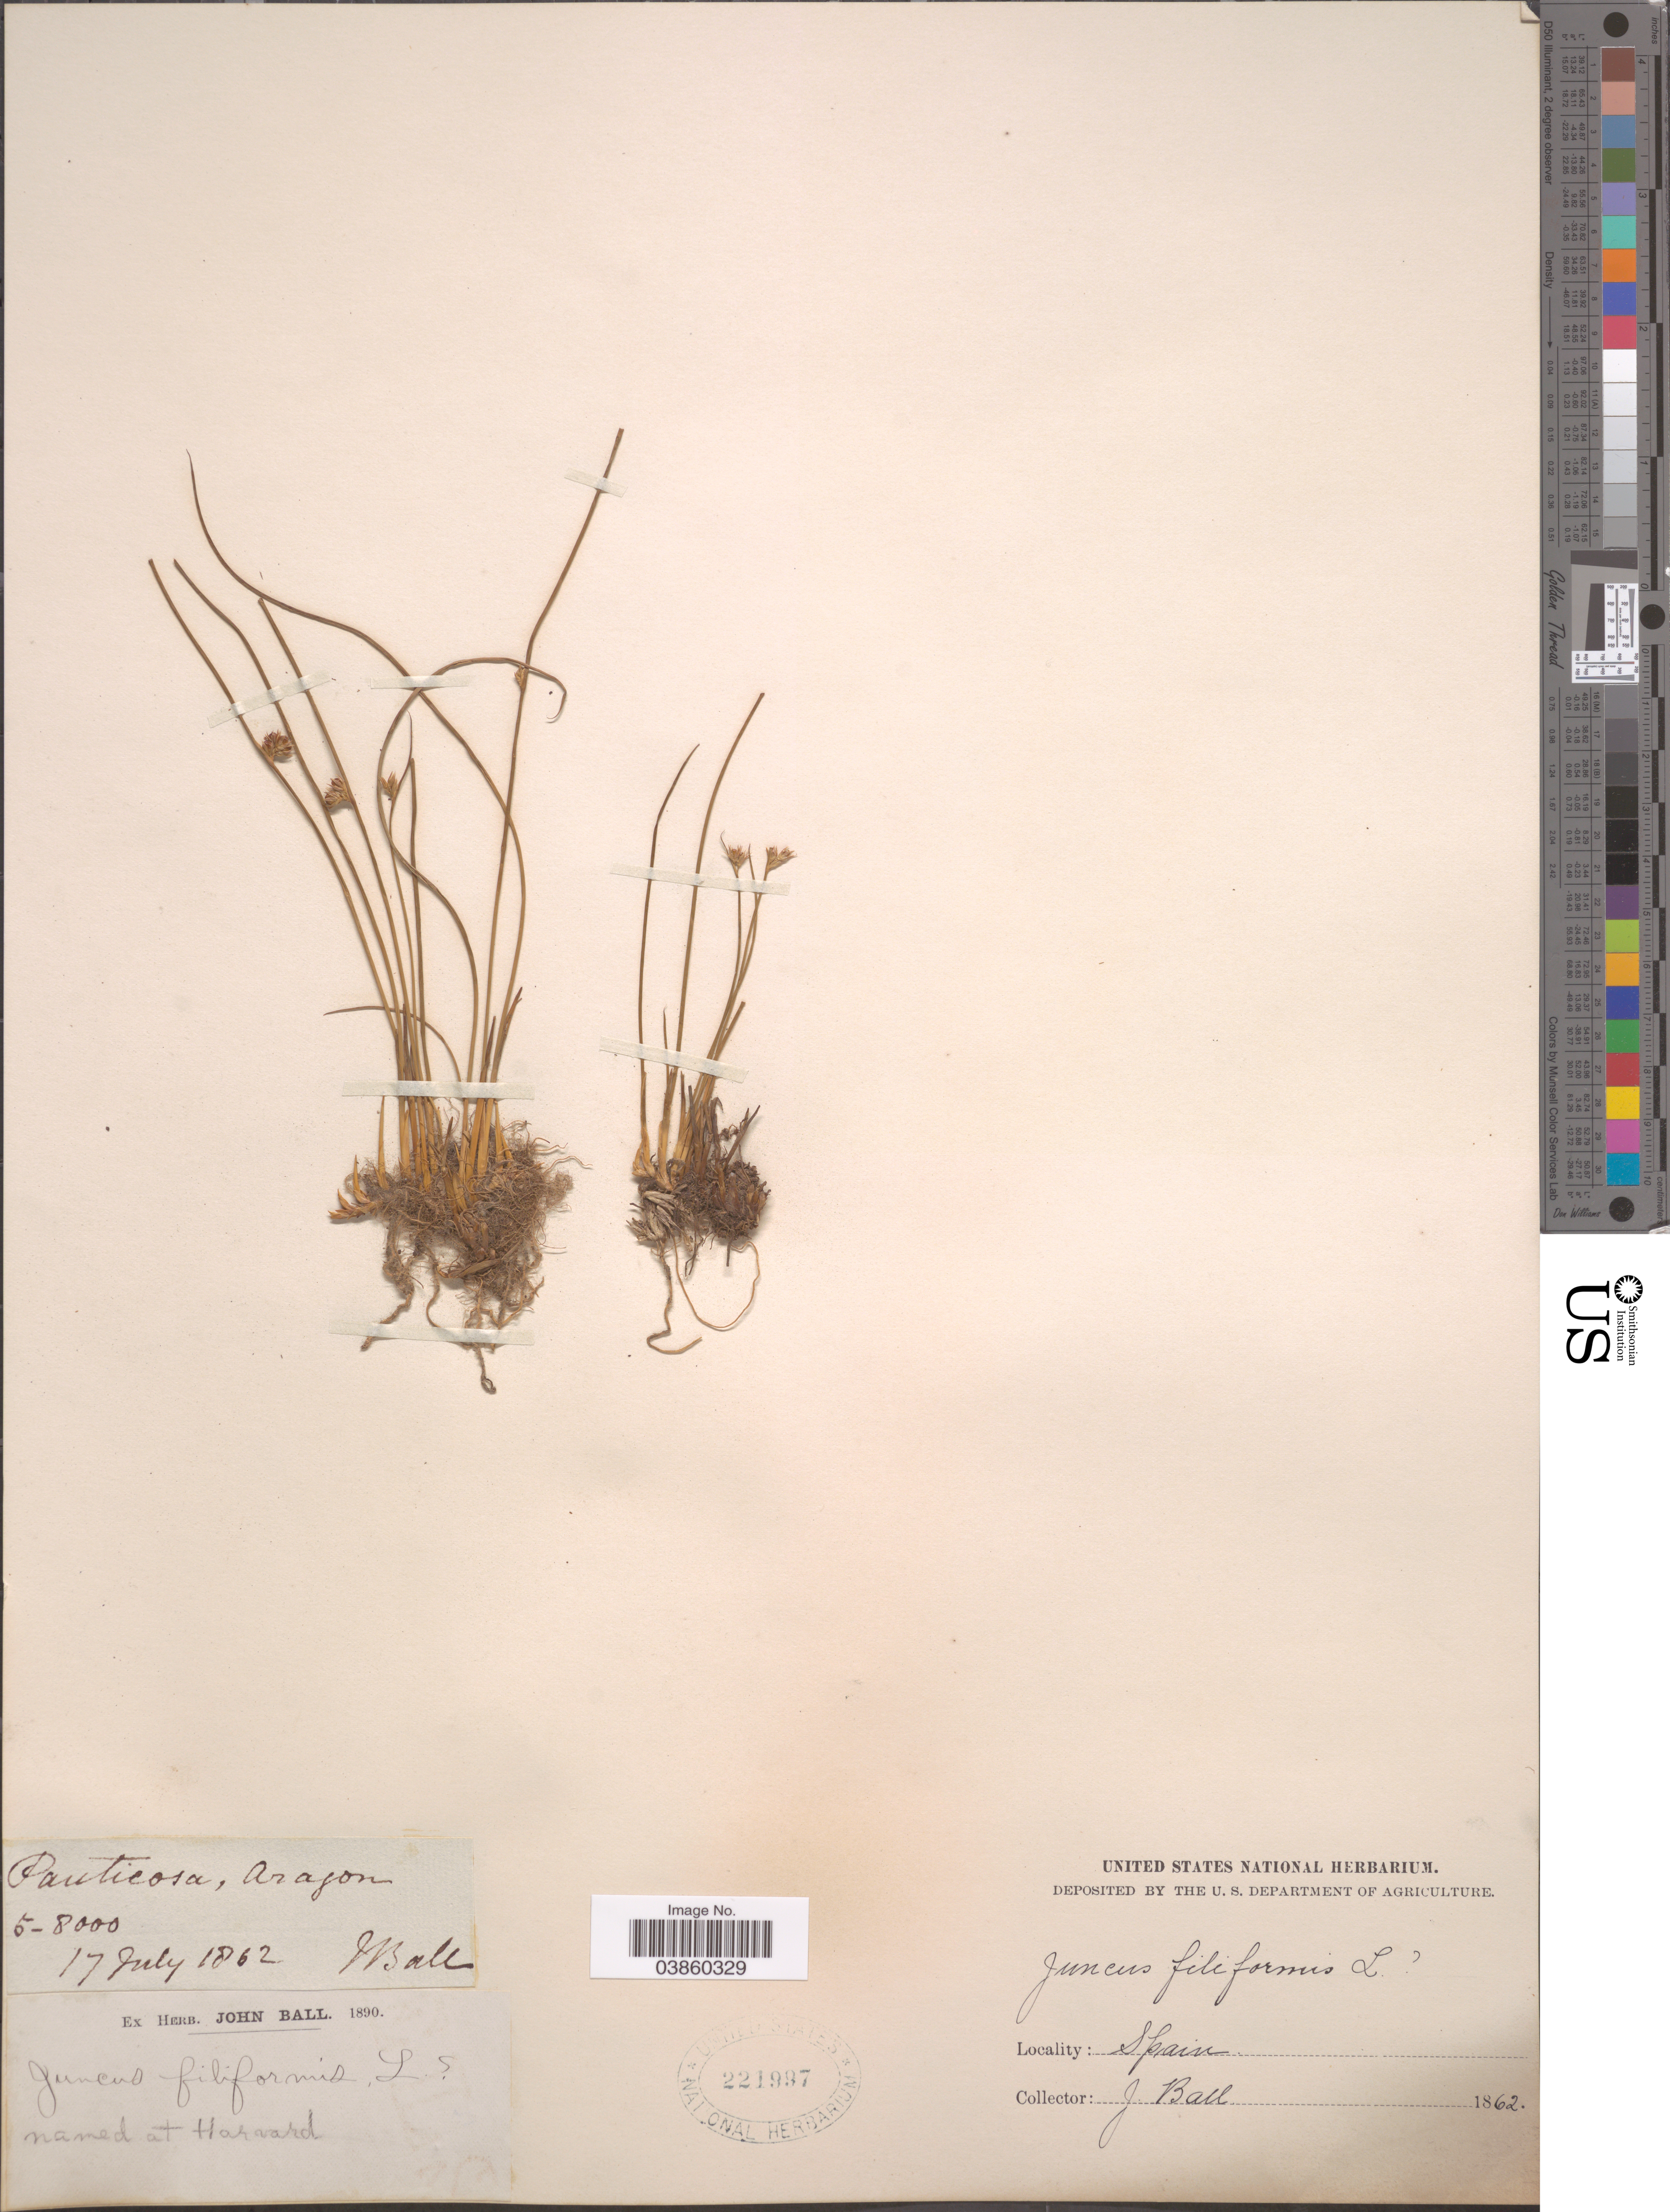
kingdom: Plantae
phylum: Tracheophyta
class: Liliopsida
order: Poales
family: Juncaceae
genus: Juncus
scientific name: Juncus filiformis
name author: L.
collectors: J. Ball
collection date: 1862-07-17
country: Spain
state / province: Aragón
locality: Panticosa.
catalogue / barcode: US 221997